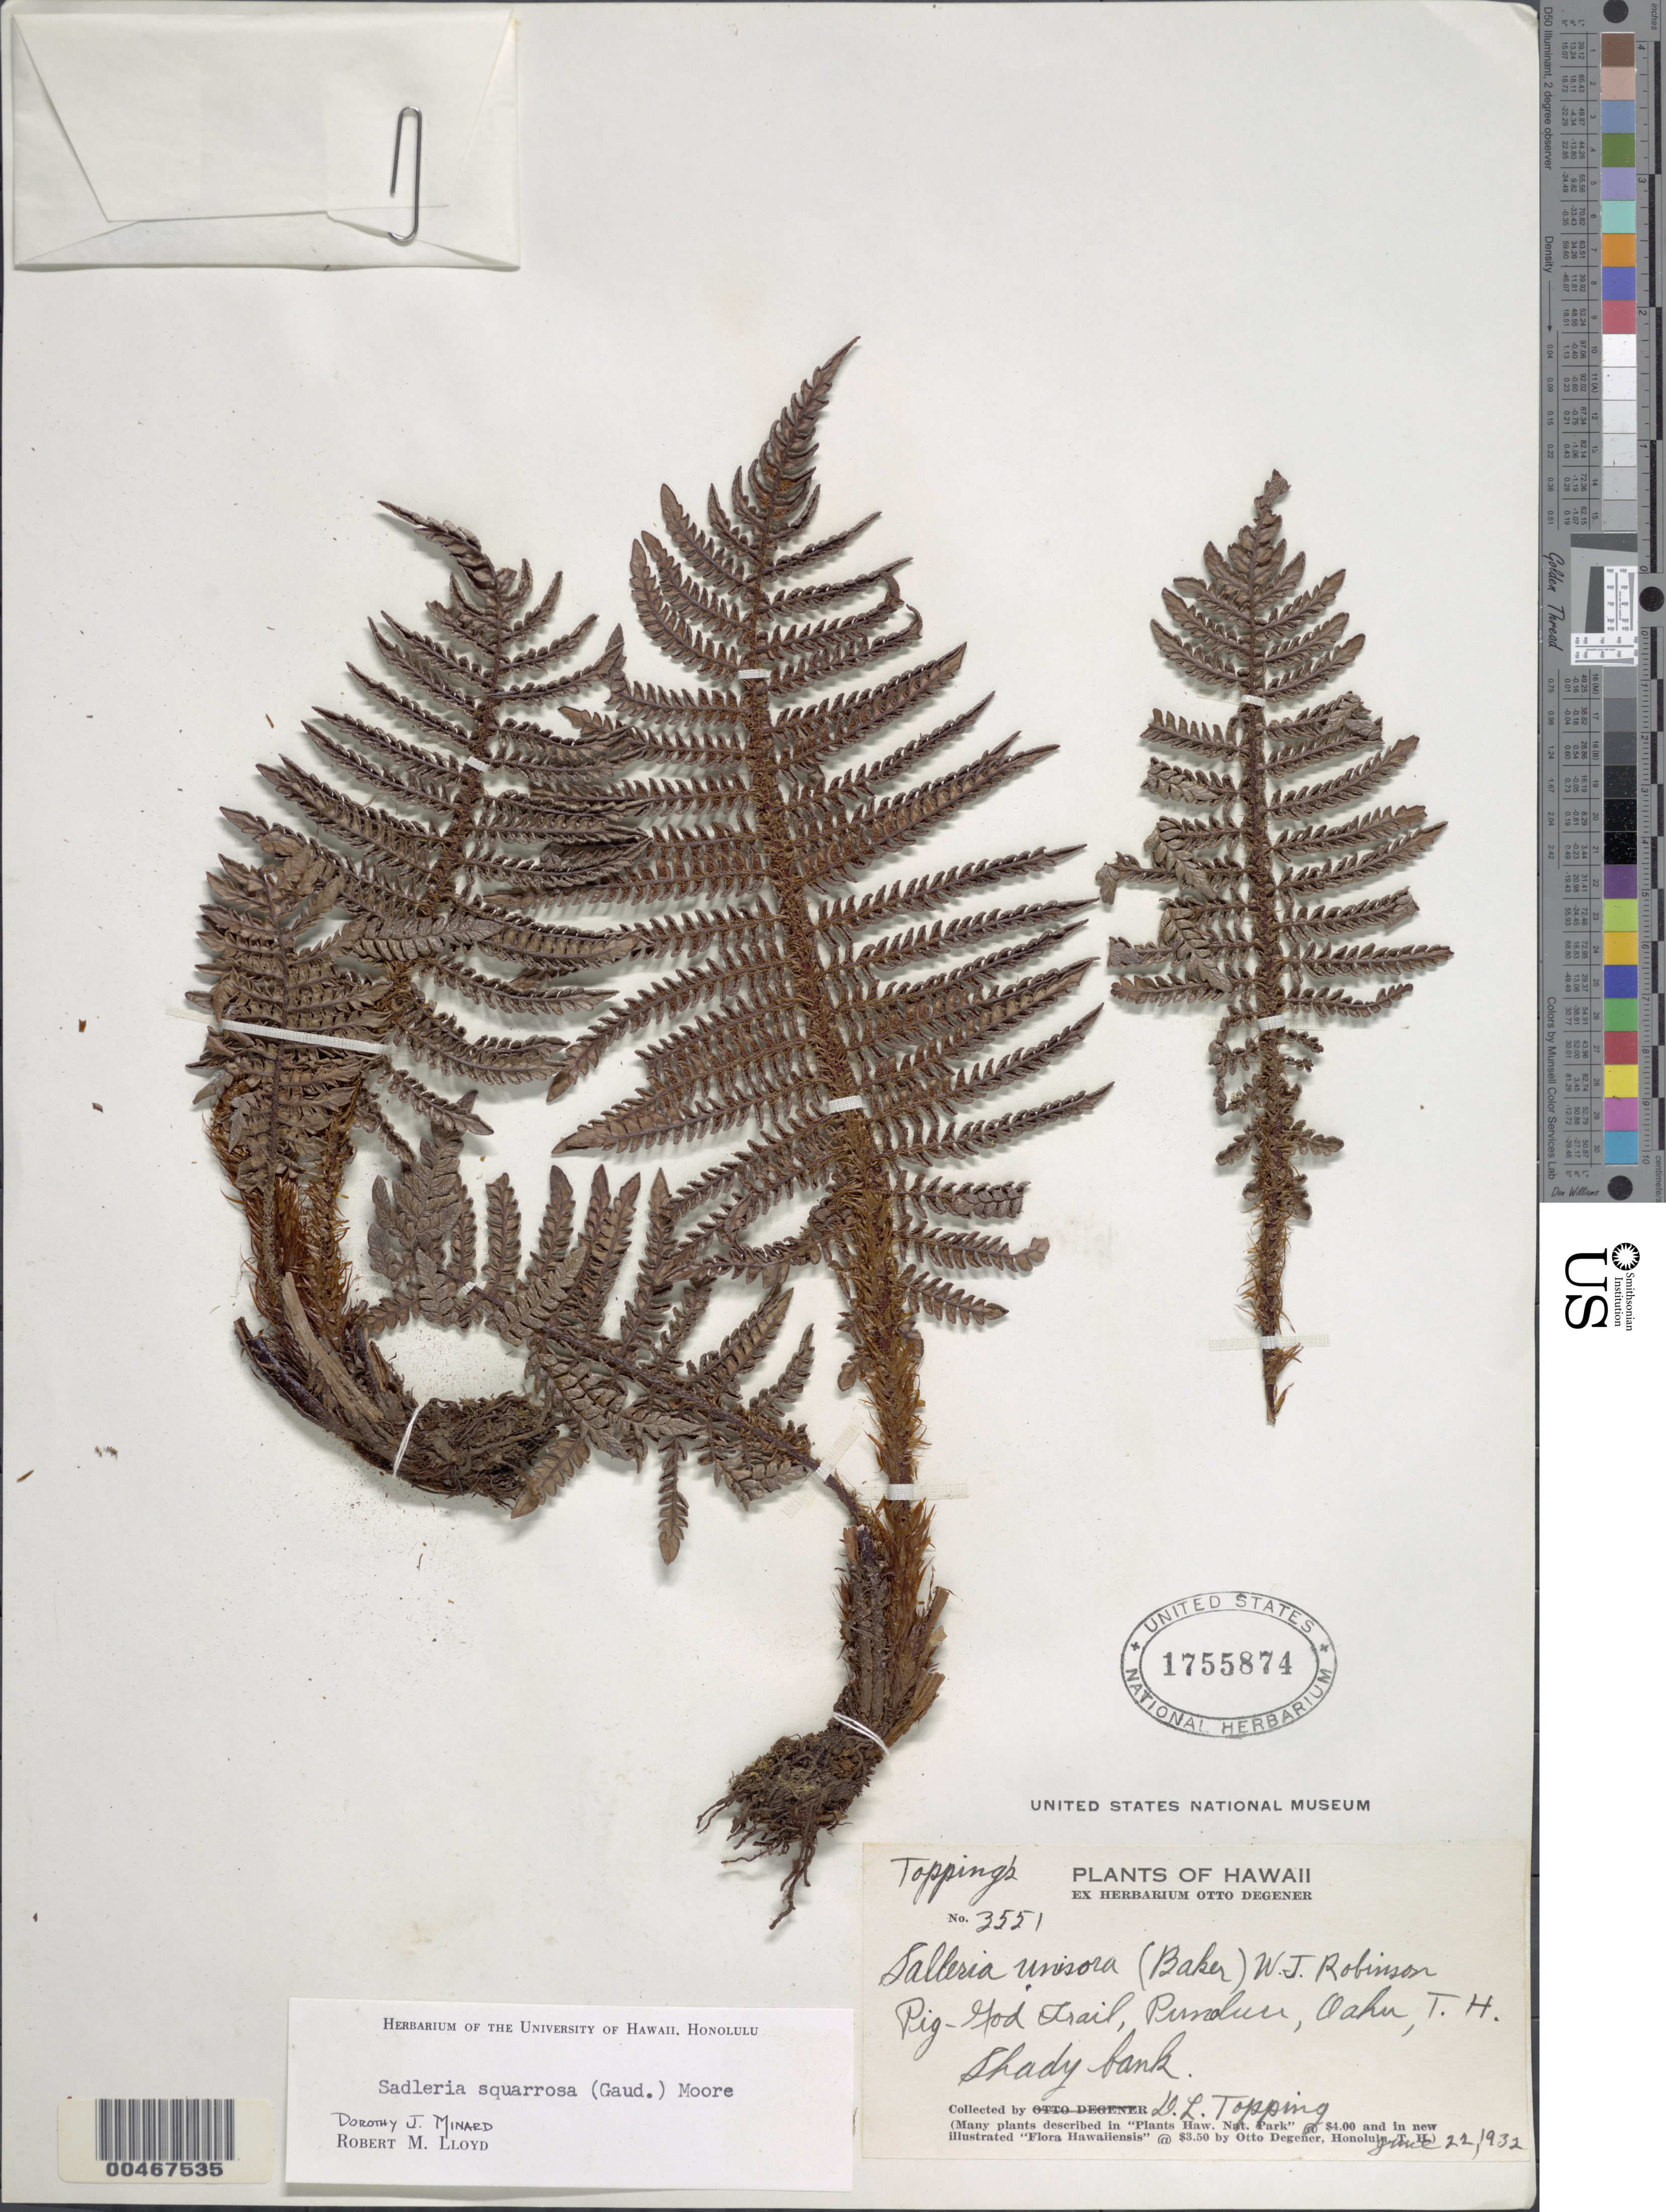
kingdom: Plantae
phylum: Tracheophyta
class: Polypodiopsida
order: Polypodiales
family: Blechnaceae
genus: Sadleria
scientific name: Sadleria squarrosa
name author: (Gaudich.) T. Moore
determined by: Minard, D. J.; Lloyd, R. M.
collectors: D. L. Topping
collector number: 3551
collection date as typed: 22 Jun 1932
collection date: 1932-06-22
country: United States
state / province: Hawaii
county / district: Honolulu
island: Oahu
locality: Pig-God TRail, Punaluu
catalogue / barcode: US 1755874